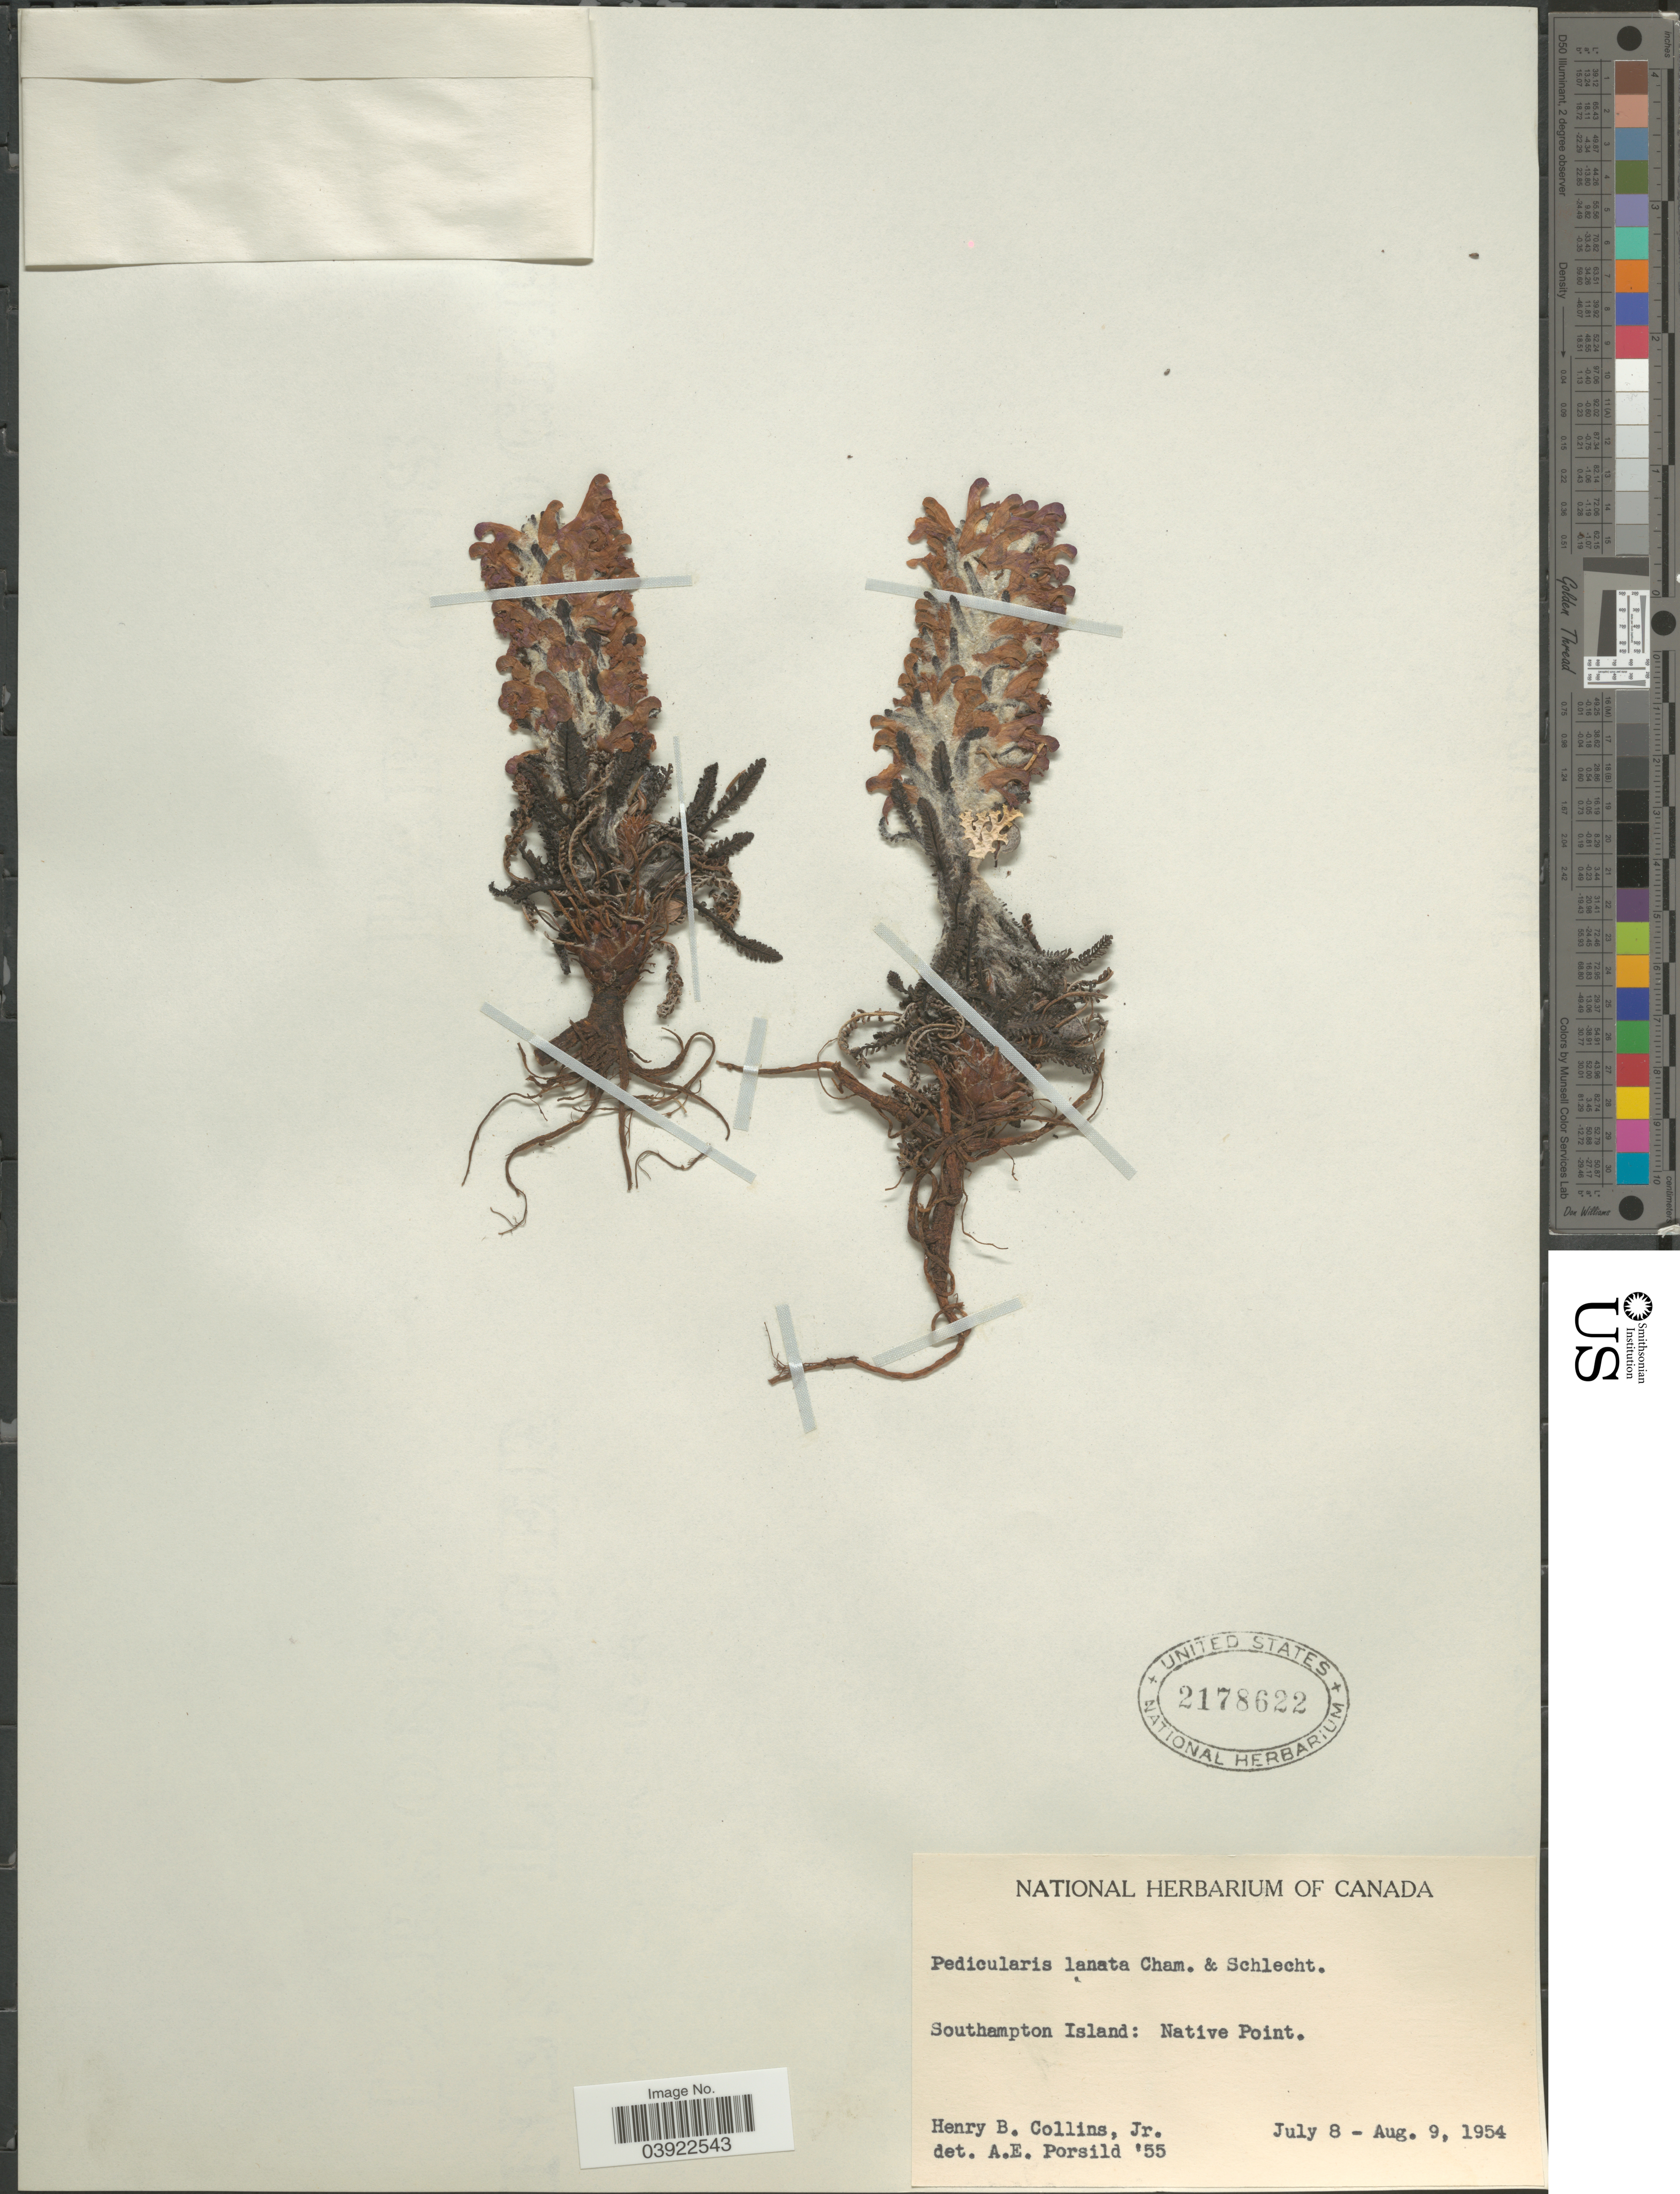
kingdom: Plantae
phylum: Tracheophyta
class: Magnoliopsida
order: Lamiales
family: Orobanchaceae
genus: Pedicularis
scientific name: Pedicularis lanata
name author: Willd. ex Cham. & Schltdl.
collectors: H. Collins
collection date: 1954-07-08/1954-08-09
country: Canada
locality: Southampton Island: Native Point.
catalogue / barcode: US 2178622